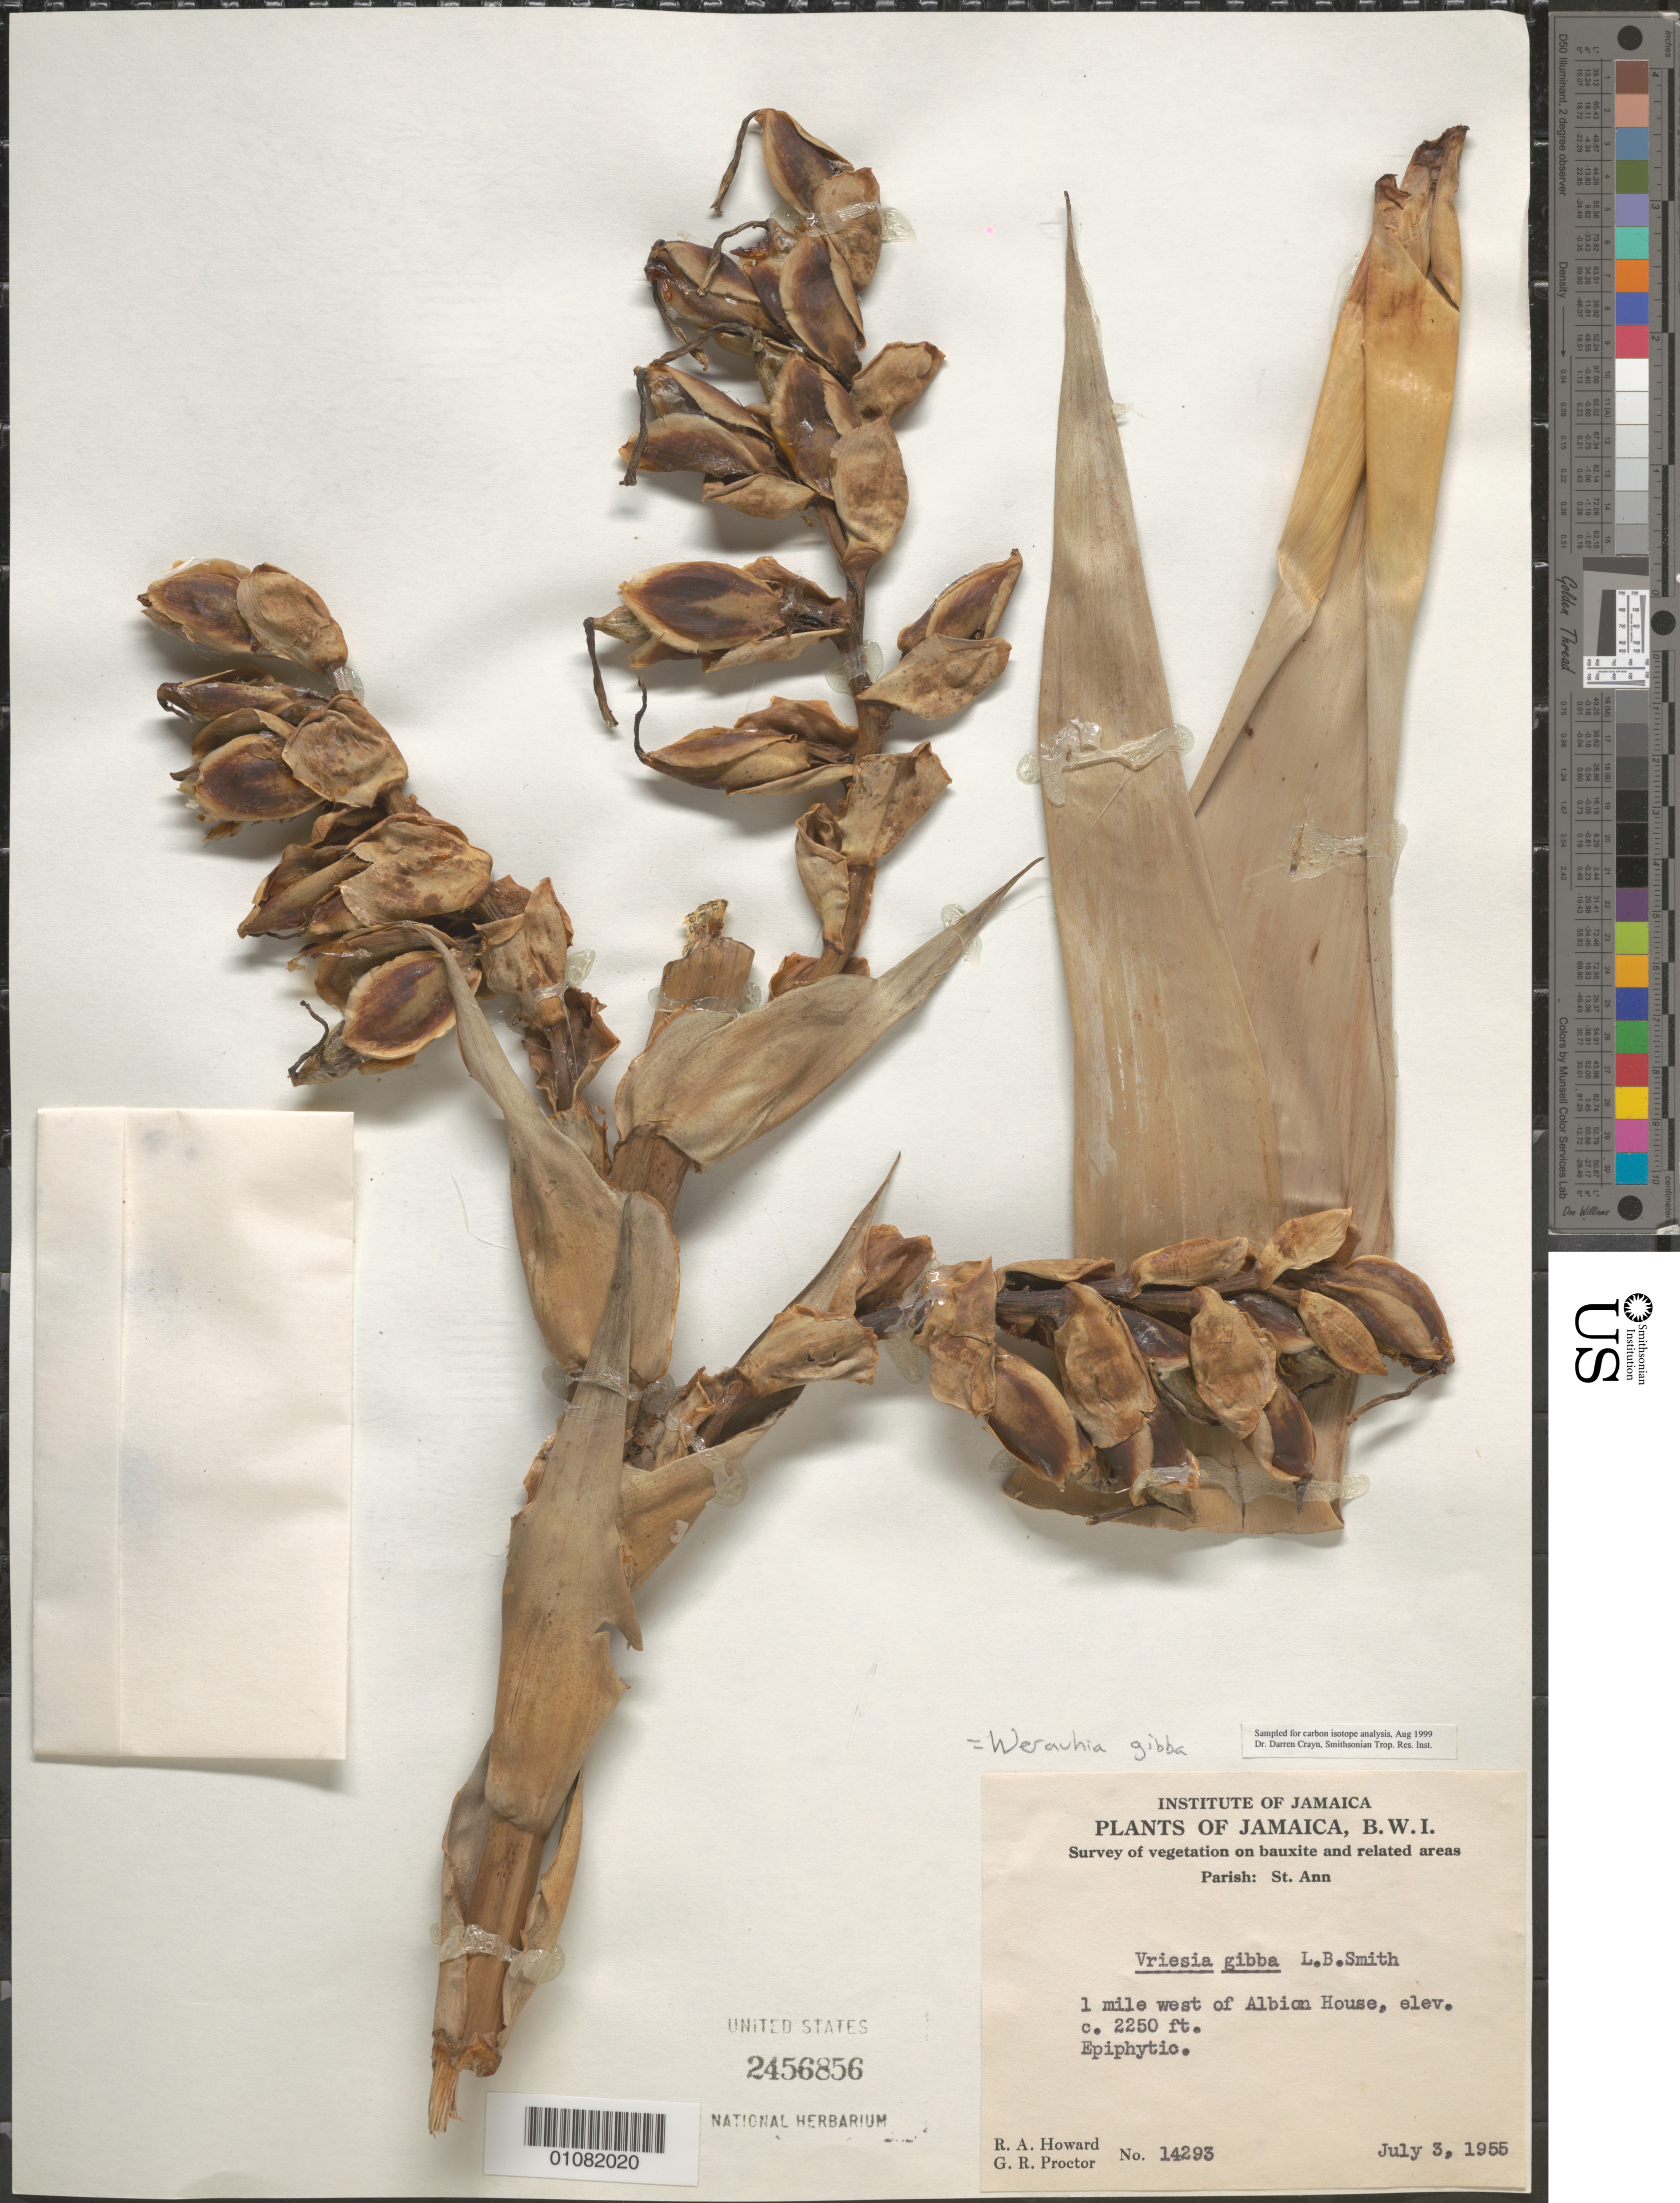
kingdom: Plantae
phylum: Tracheophyta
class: Liliopsida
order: Poales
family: Bromeliaceae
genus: Vriesea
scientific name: Vriesea gibba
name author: L.B. Sm.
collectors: R. A. Howard & G. R. Proctor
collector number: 14293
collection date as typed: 03 Jul 1955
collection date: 1955-07-03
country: Jamaica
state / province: Saint Ann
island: Jamaica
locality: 1 mile W of Albion House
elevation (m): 686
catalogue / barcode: US 2456856